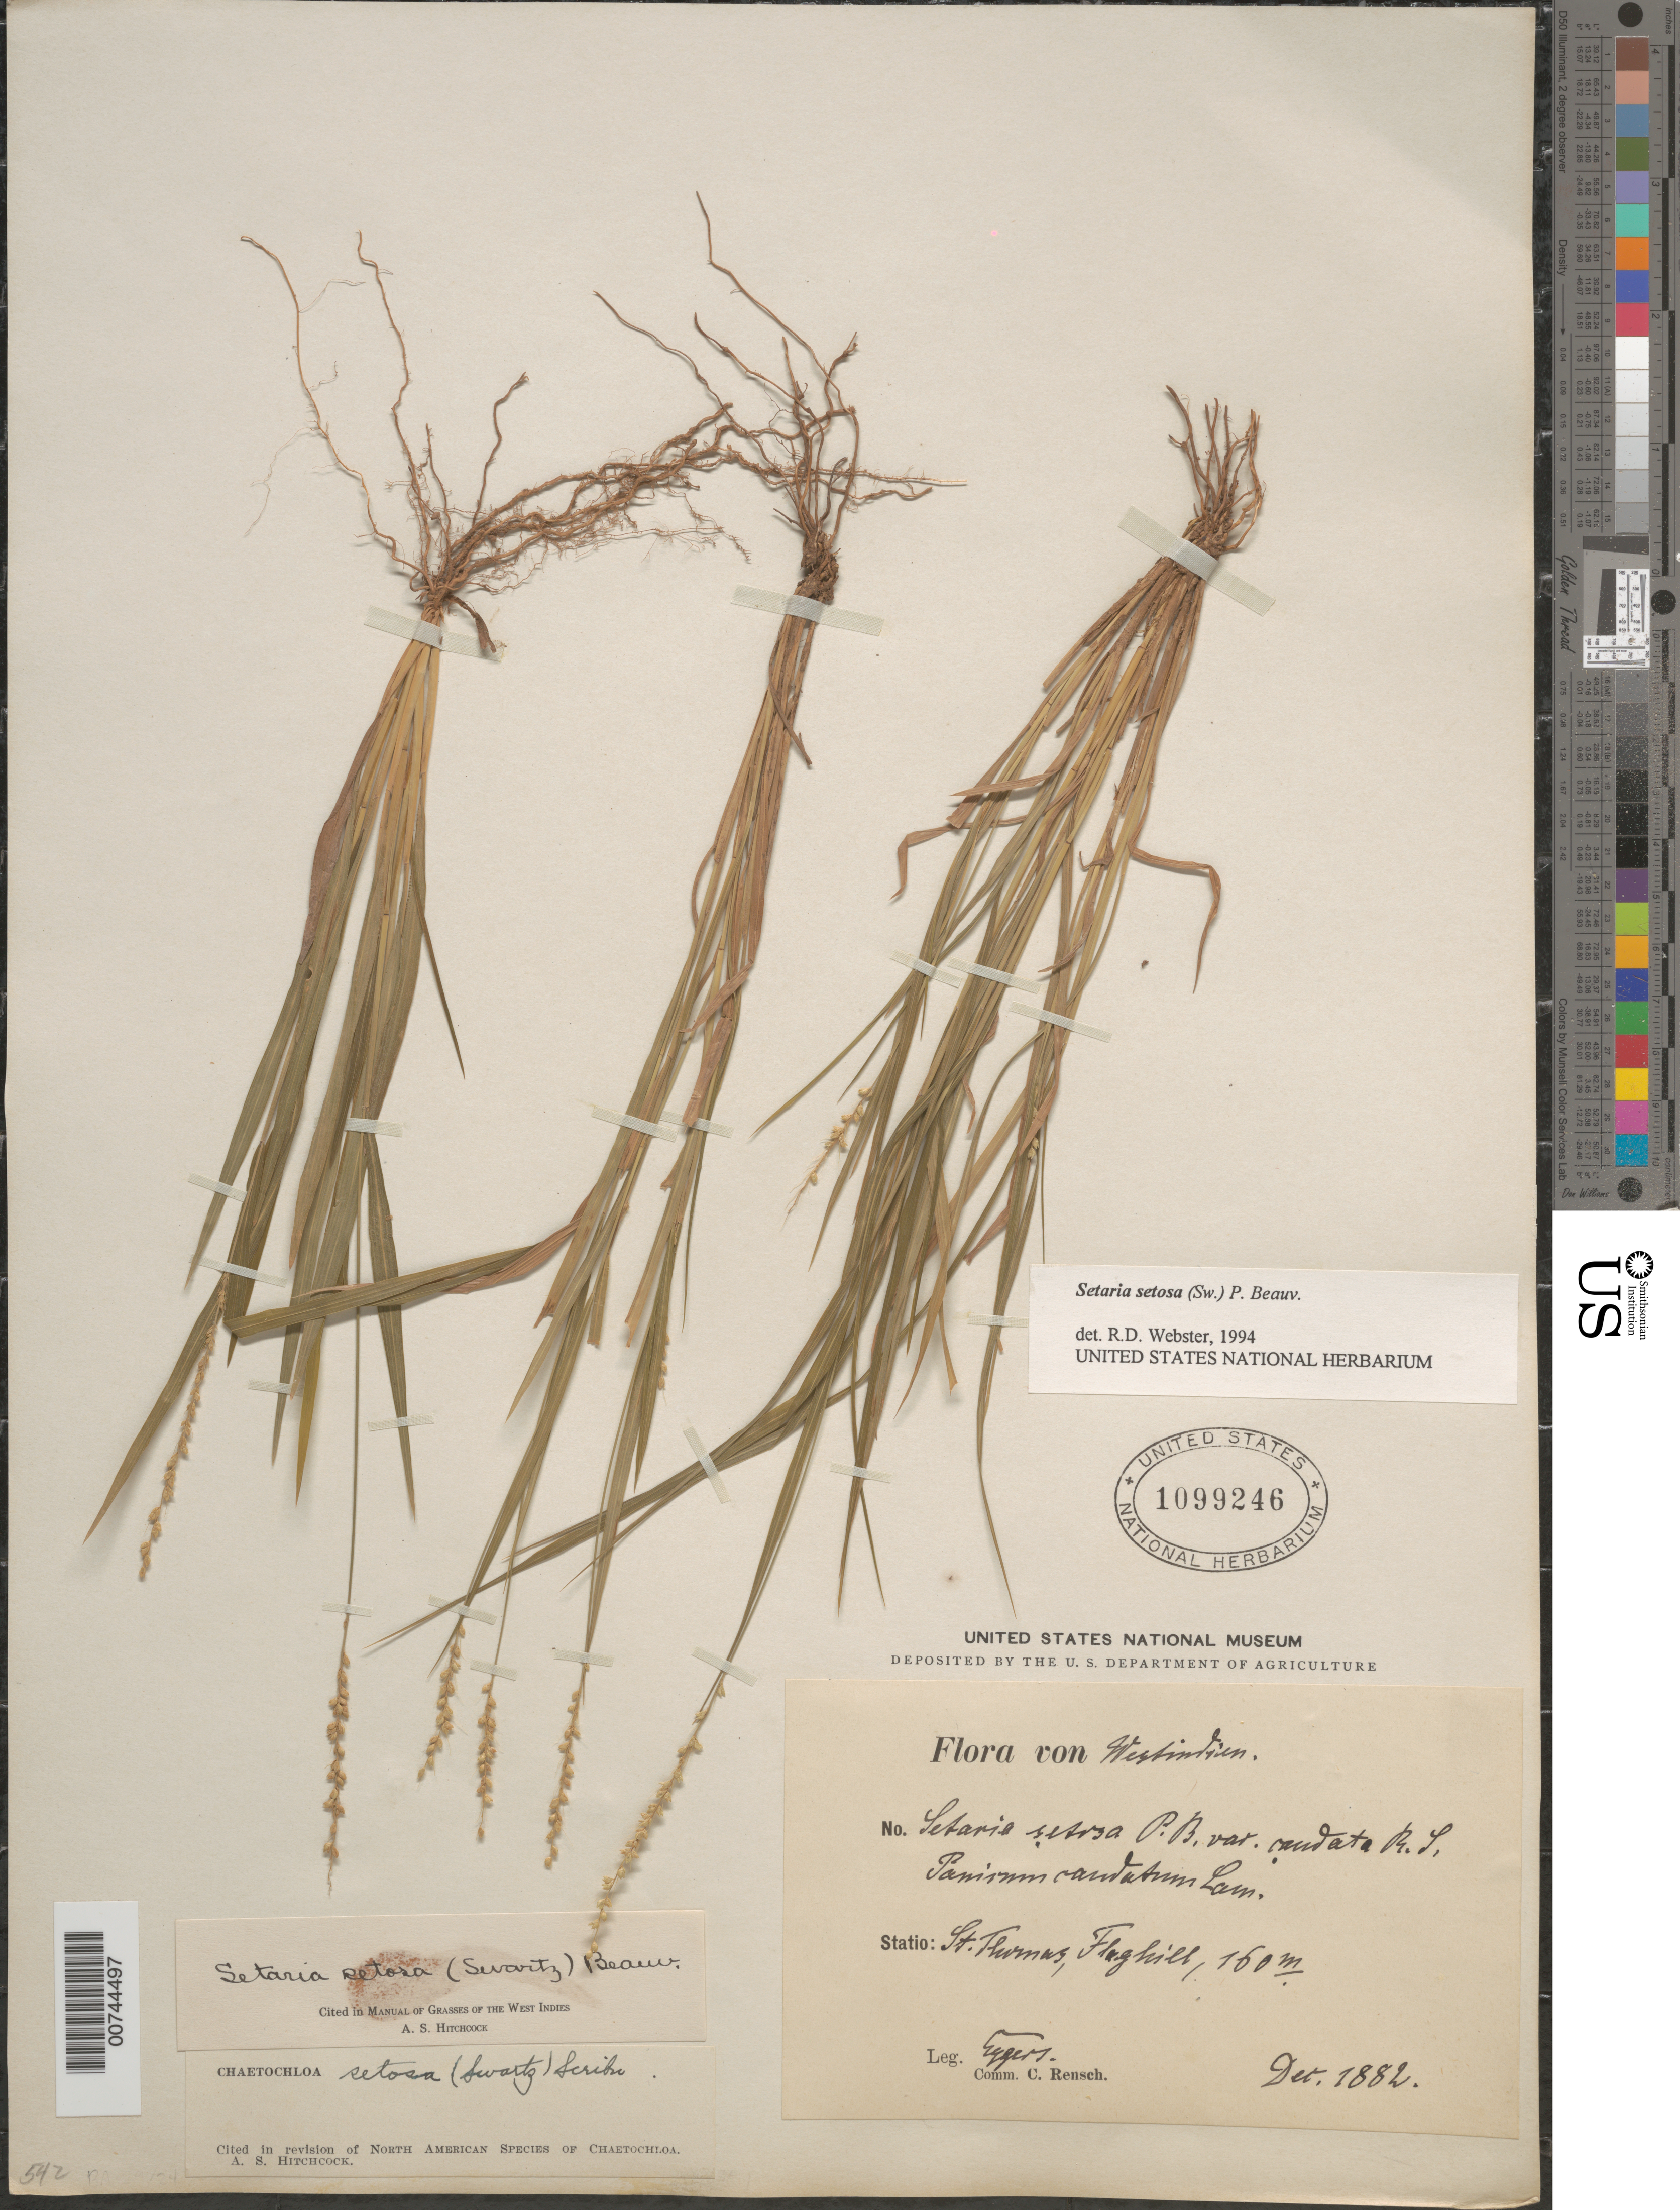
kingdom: Plantae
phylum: Tracheophyta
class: Liliopsida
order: Poales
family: Poaceae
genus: Setaria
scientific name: Setaria setosa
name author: (Sw.) P. Beauv.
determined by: Webster, Robert D.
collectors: H. F. A. von Eggers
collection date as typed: Dec 1882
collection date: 1882-12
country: U.S. Virgin Islands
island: St. Thomas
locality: St. Thomas; Flaghill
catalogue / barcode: US 1099246